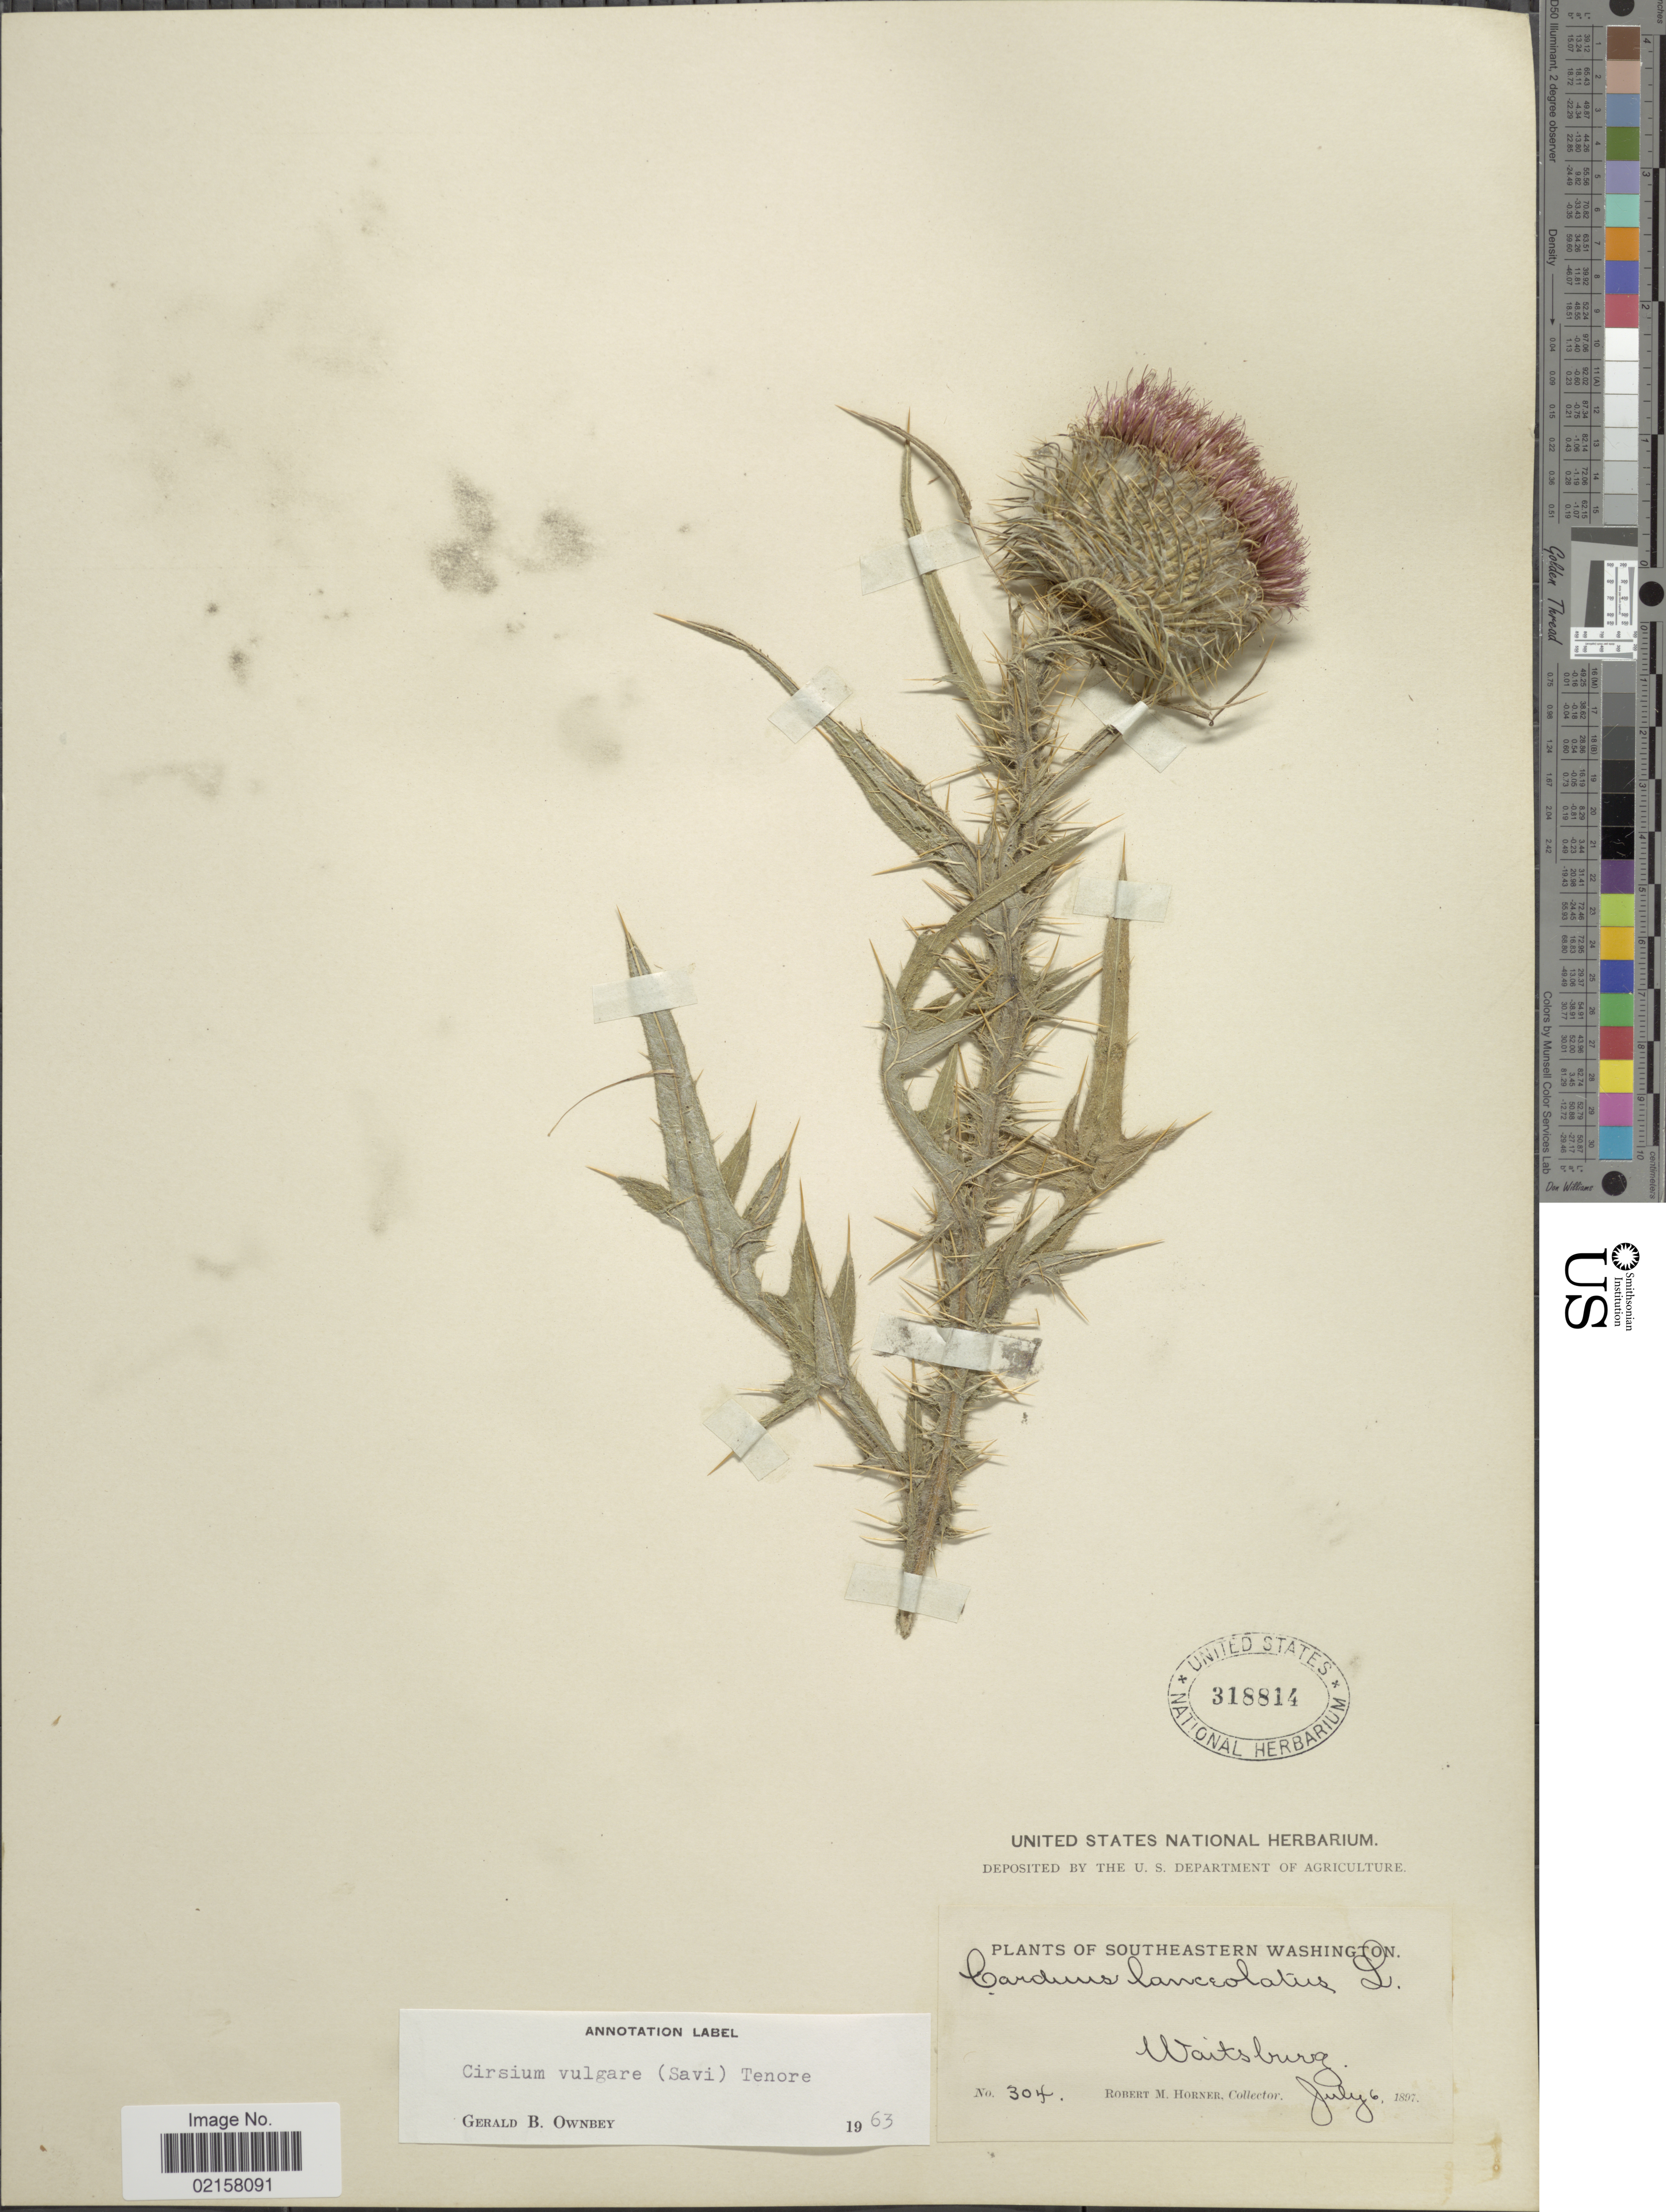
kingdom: Plantae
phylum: Tracheophyta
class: Magnoliopsida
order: Asterales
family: Asteraceae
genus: Cirsium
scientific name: Cirsium vulgare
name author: (Savi) Ten.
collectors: R. Horner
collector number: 304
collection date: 1897-07-06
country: United States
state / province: Washington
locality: Southeastern Washington, Waitsburg.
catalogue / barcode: US 318814